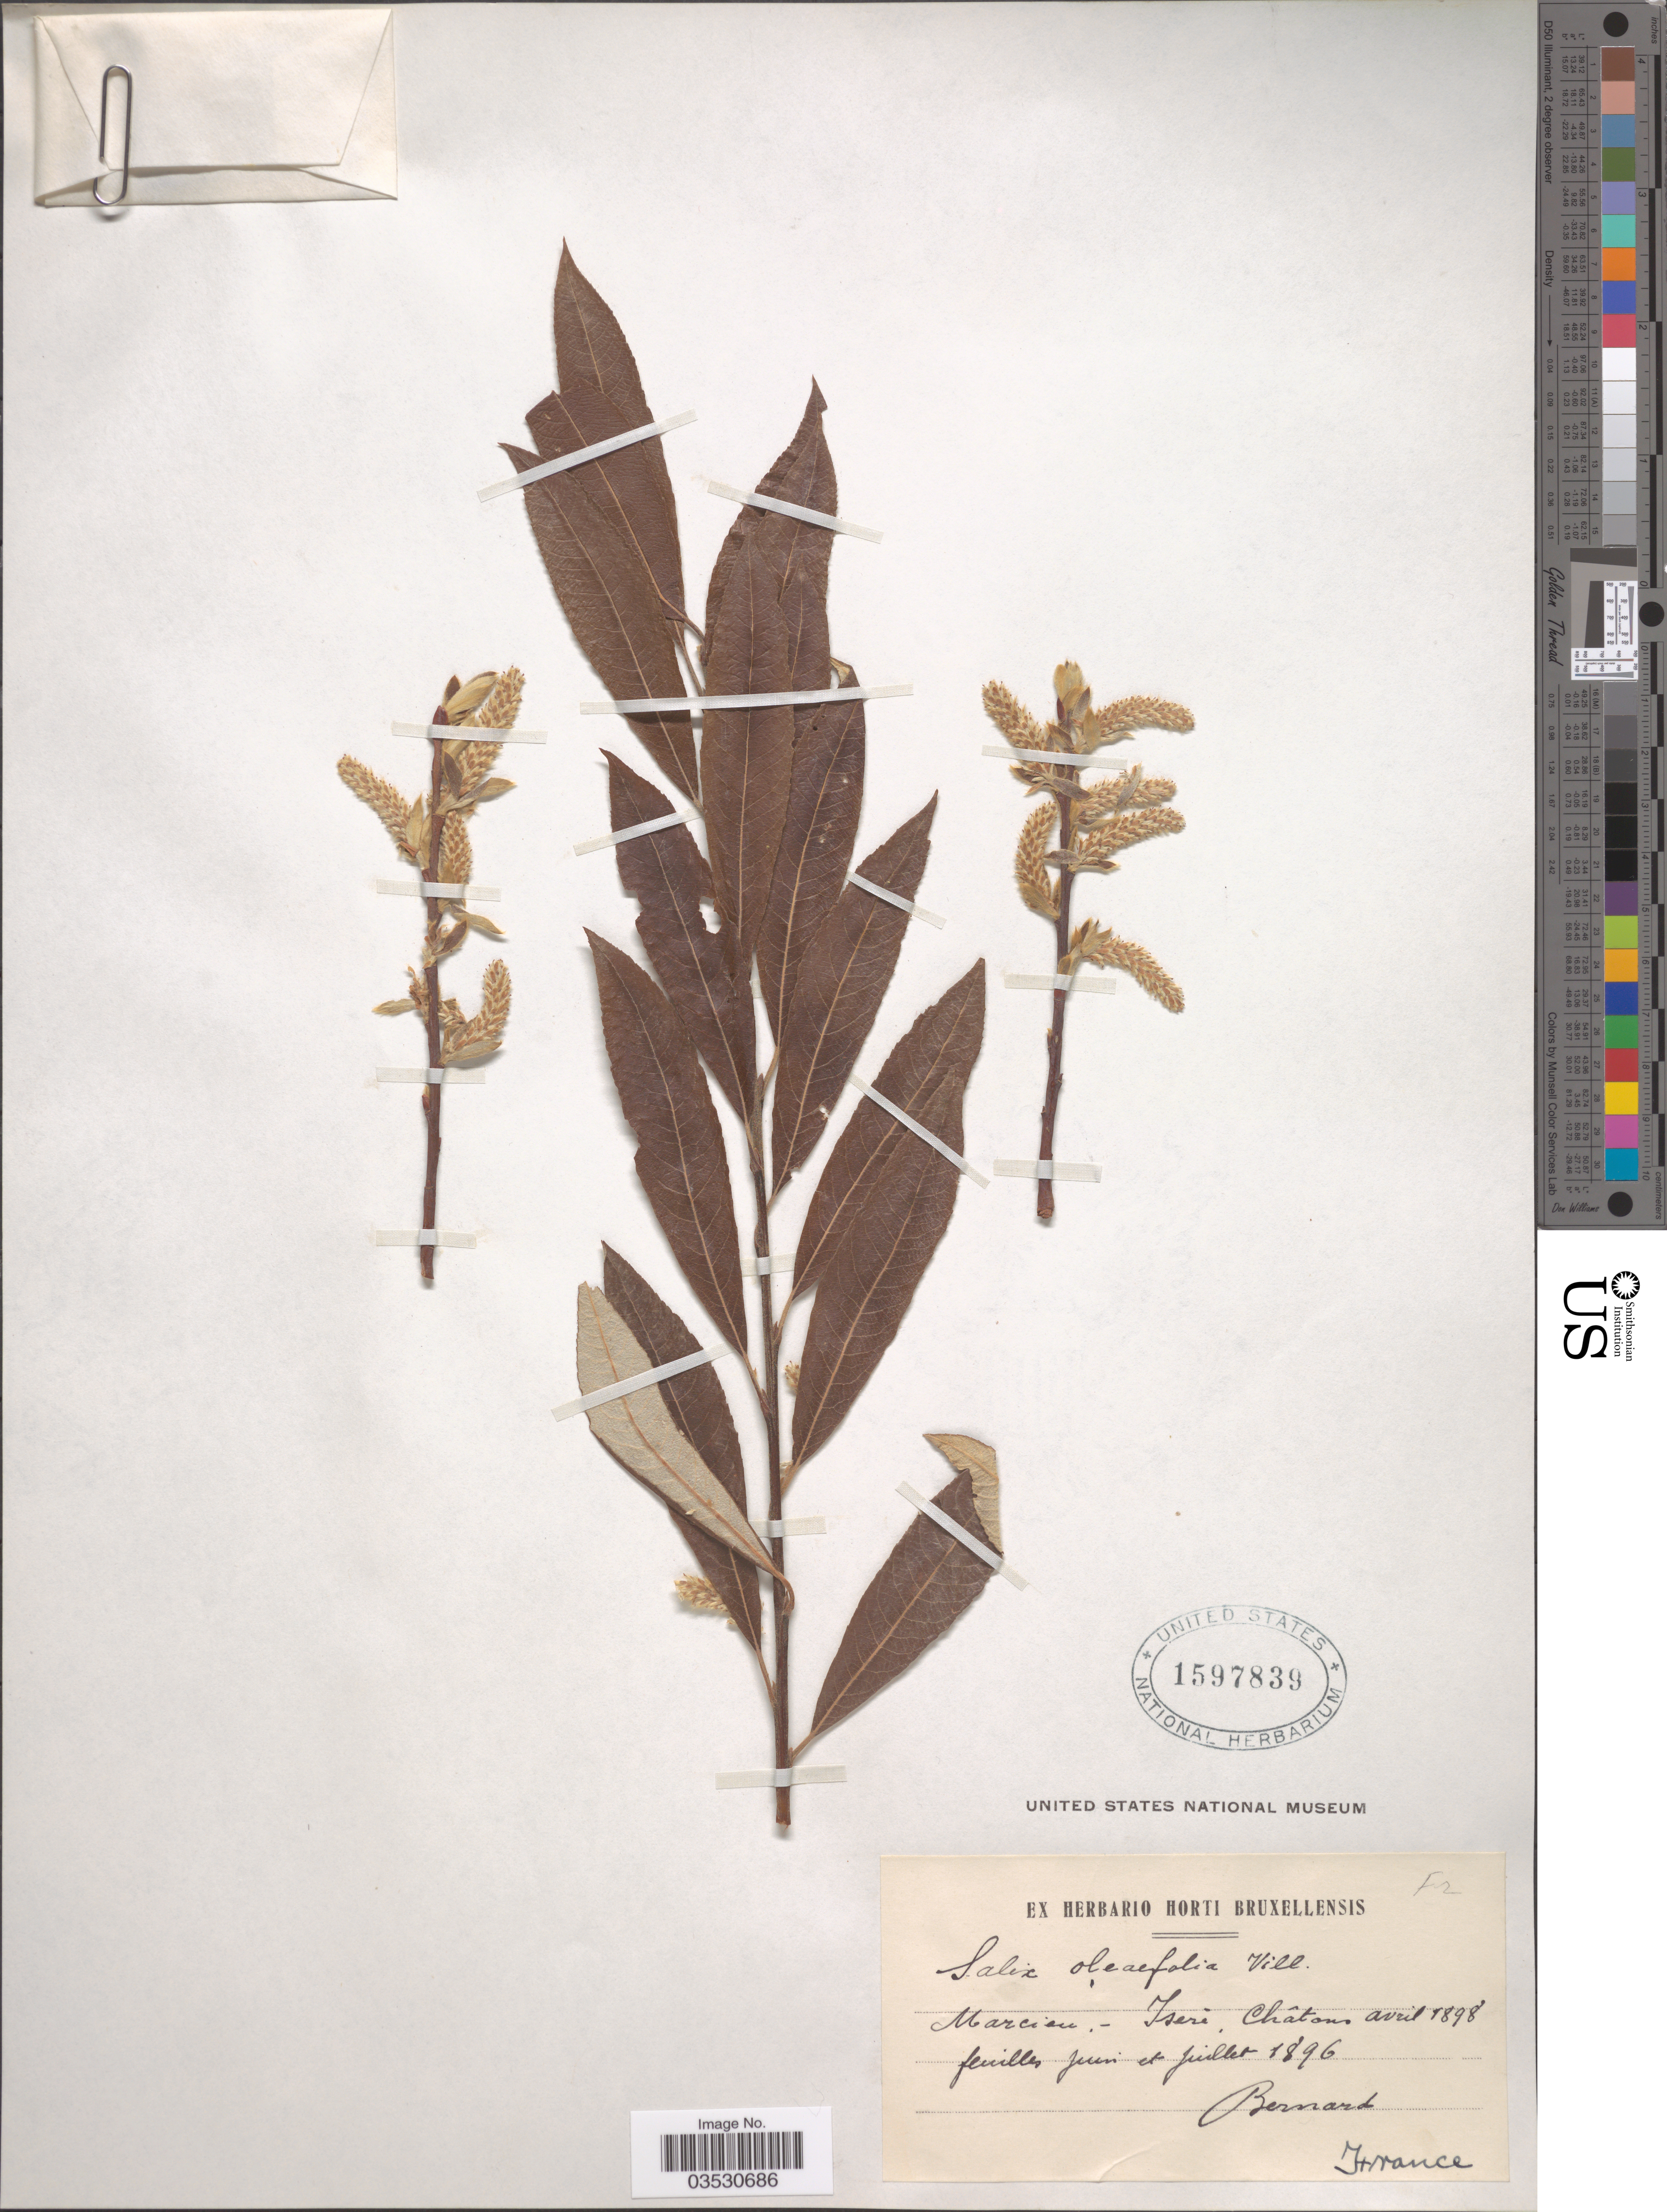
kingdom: Plantae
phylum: Tracheophyta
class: Magnoliopsida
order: Malpighiales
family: Salicaceae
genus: Salix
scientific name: Salix oleifolia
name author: Vill.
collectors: -. Bernard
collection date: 1896-06/1898-04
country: France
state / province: Auvergne-Rhône-Alpes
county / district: Isère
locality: Marcieu.-Iserè, Châtons.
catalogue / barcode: US 1597839